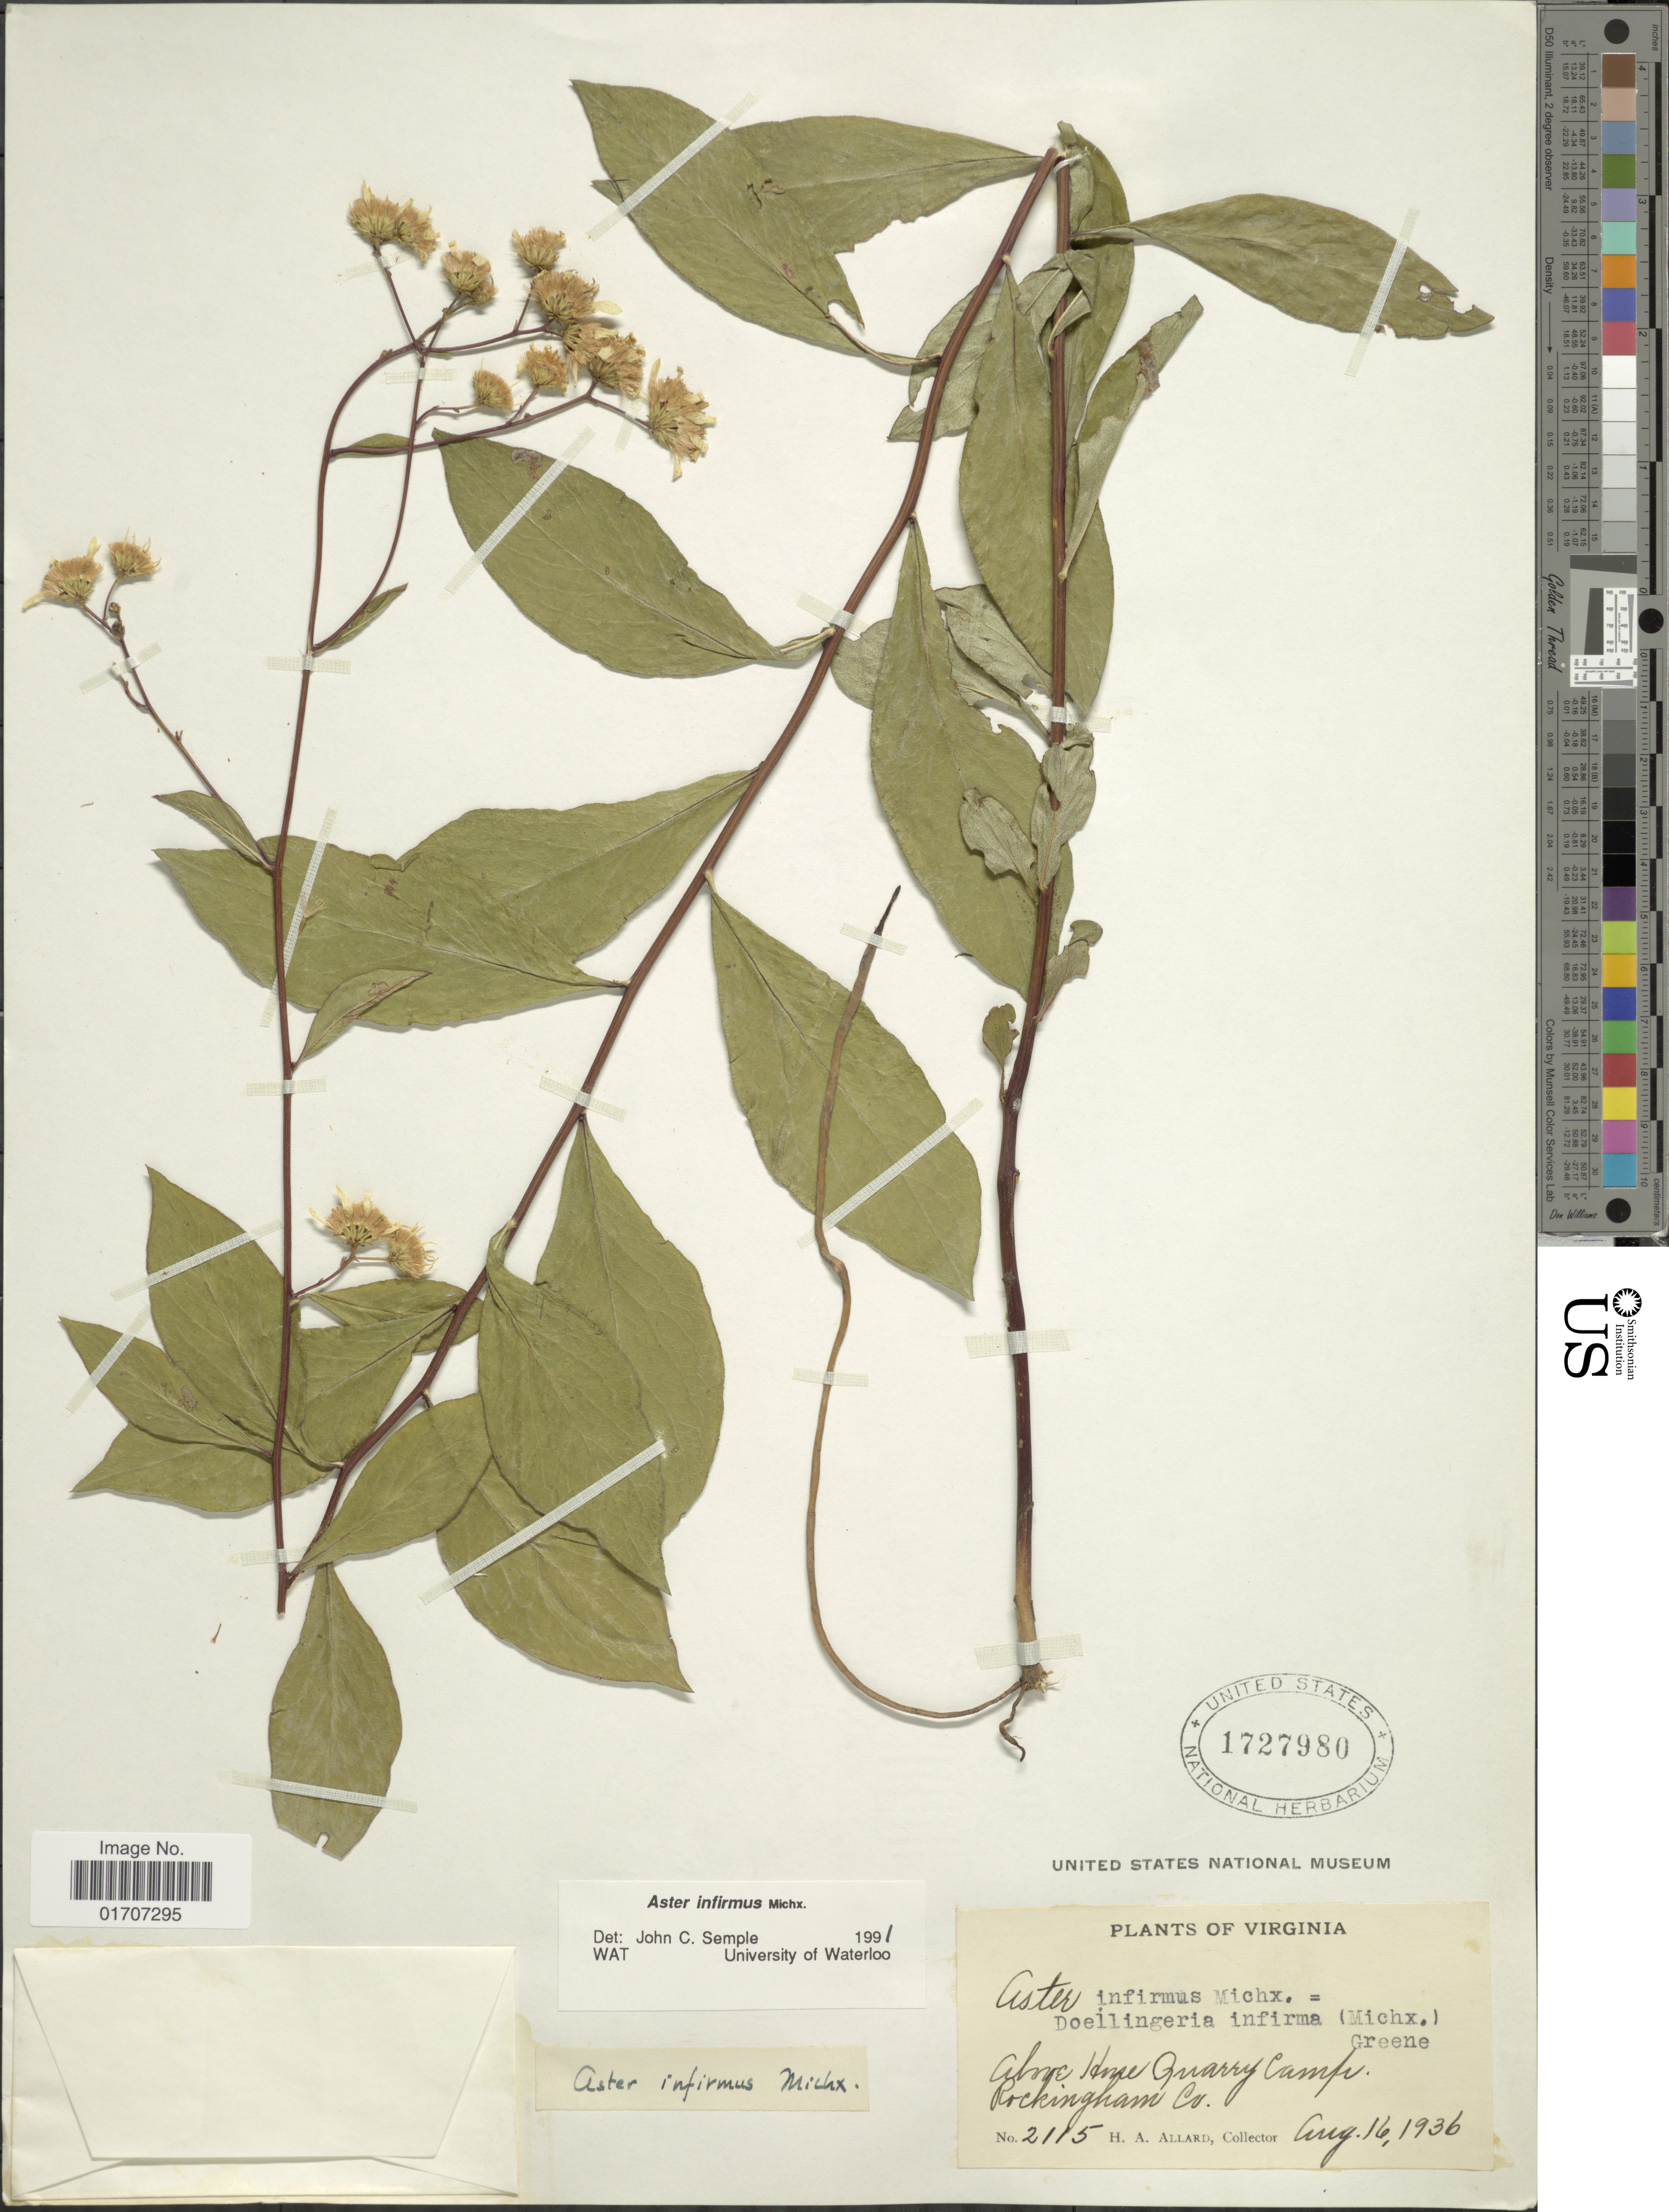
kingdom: Plantae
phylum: Tracheophyta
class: Magnoliopsida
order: Asterales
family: Asteraceae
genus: Doellingeria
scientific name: Doellingeria infirma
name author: (Michx.) Greene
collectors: H. A. Allard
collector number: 2115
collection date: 1936-08-16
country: United States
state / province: Virginia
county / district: Rockingham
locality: Above Hone Quarry Camp, Rockingham Co.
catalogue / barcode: US 1727980